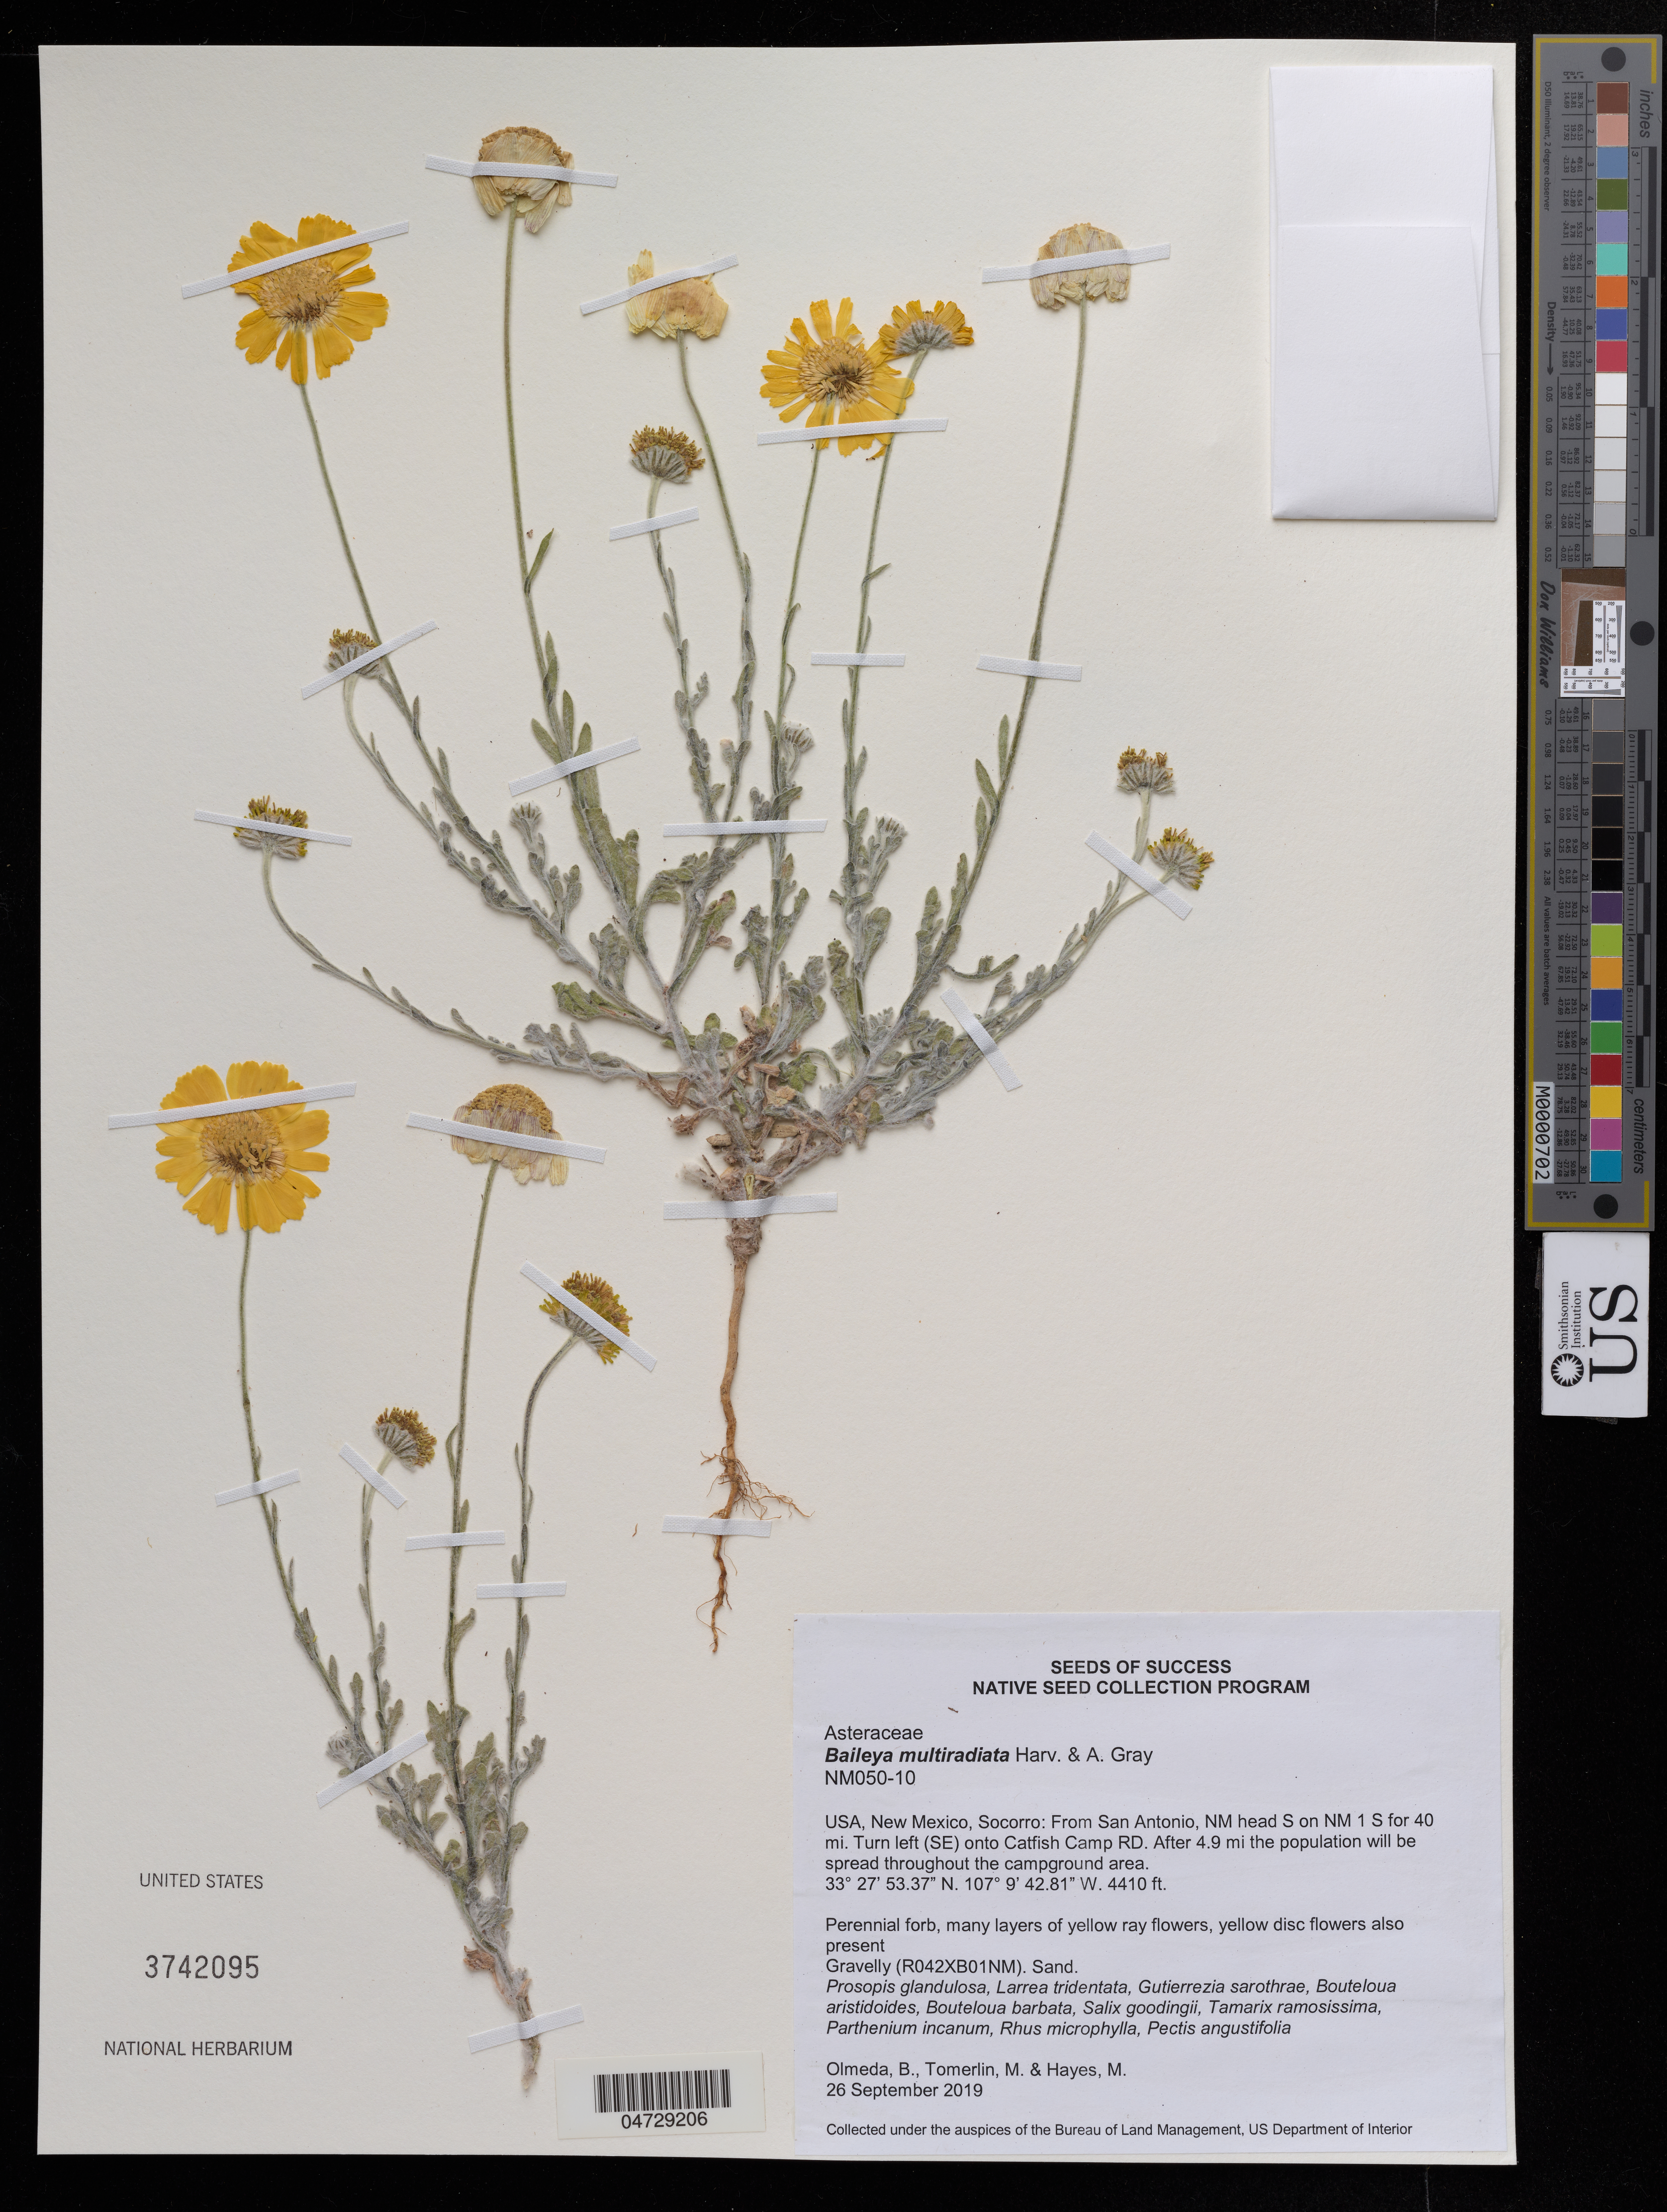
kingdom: Plantae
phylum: Tracheophyta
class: Magnoliopsida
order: Asterales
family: Asteraceae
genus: Baileya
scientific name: Baileya multiradiata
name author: Harv. & A. Gray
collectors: B. Olmeda, M. Tomerlin & M. Hayes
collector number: NM050-10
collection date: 2019-09-26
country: United States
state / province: New Mexico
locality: Socorro: From San Antonio, NM head S on NM 1 S for 40 mi. Turn left (SE) onto Catfish Camp RD. After 4.9 mi the population will be spread throughout the campground area.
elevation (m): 1344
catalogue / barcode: US 3742095